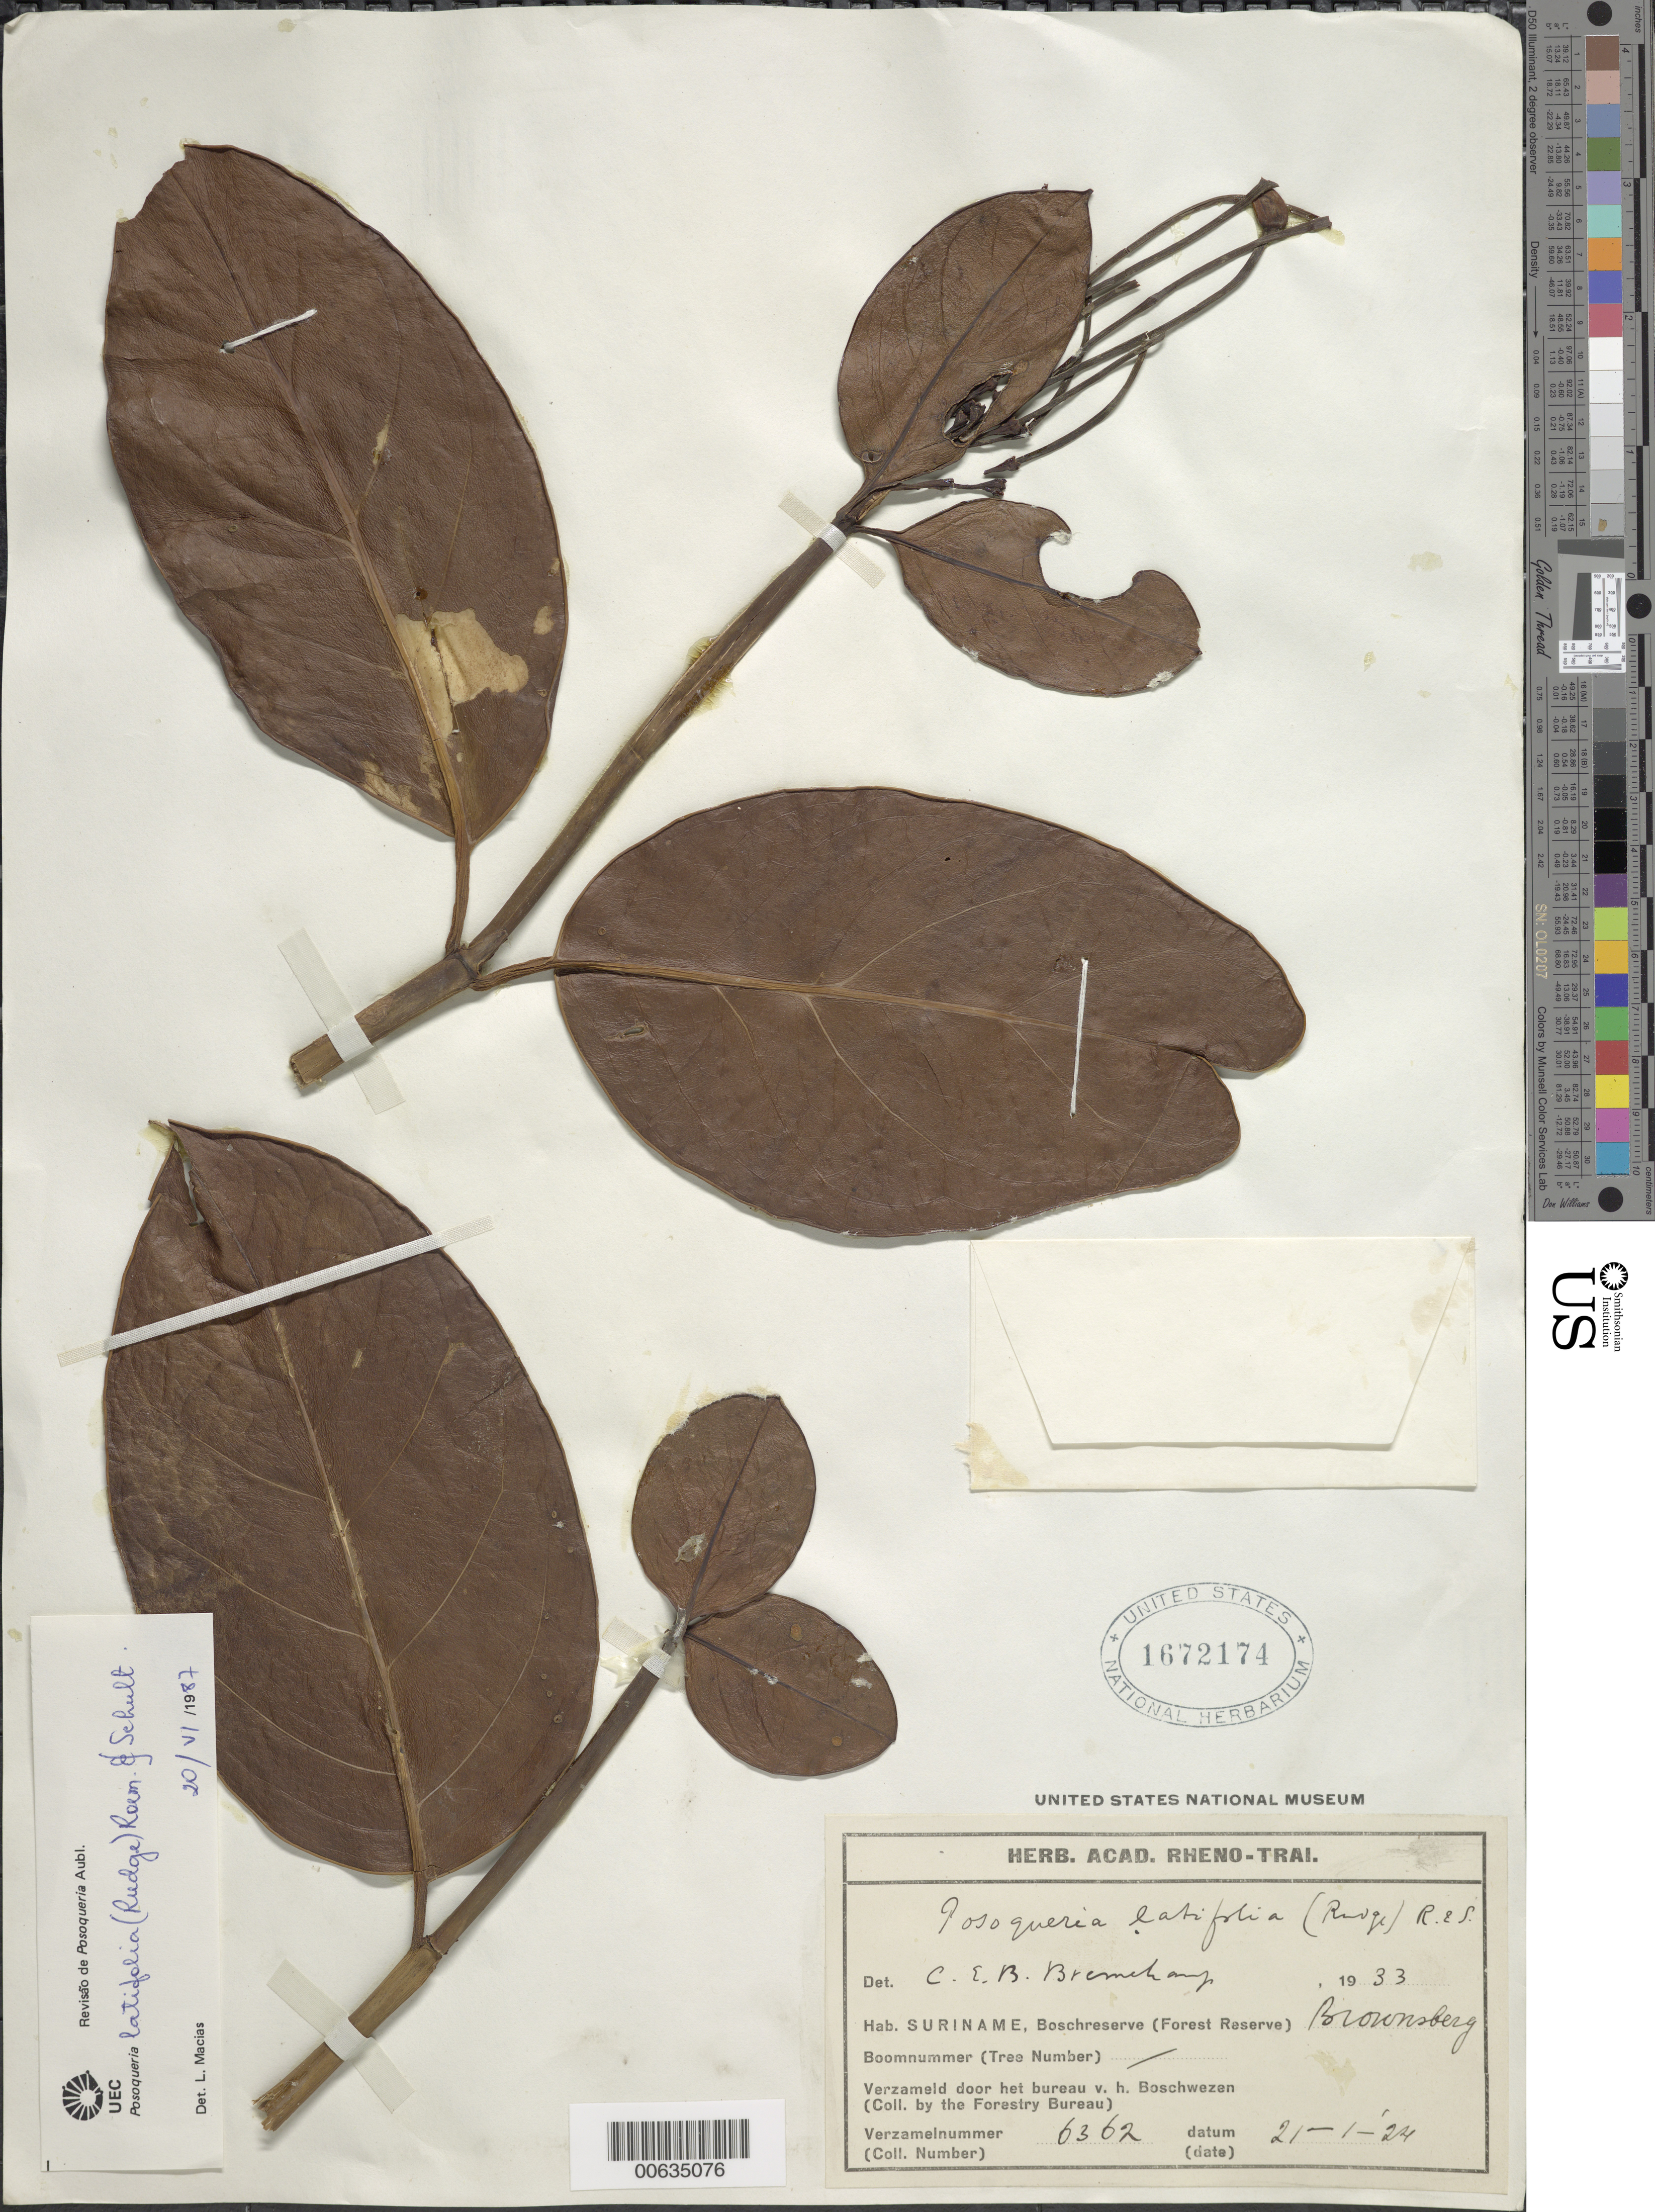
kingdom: Plantae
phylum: Tracheophyta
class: Magnoliopsida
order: Lamiales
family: Gesneriaceae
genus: Besleria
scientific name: Besleria patrisii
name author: DC.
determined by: Skog, Laurence E.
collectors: W. J. Hahn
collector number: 3617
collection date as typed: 24 Jul 1987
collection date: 1987-07-24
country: French Guiana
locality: Saül, Monts La Fumée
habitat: Lowland moist forest with canopy to 45 m; soil red clay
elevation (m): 200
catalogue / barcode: US 3393069